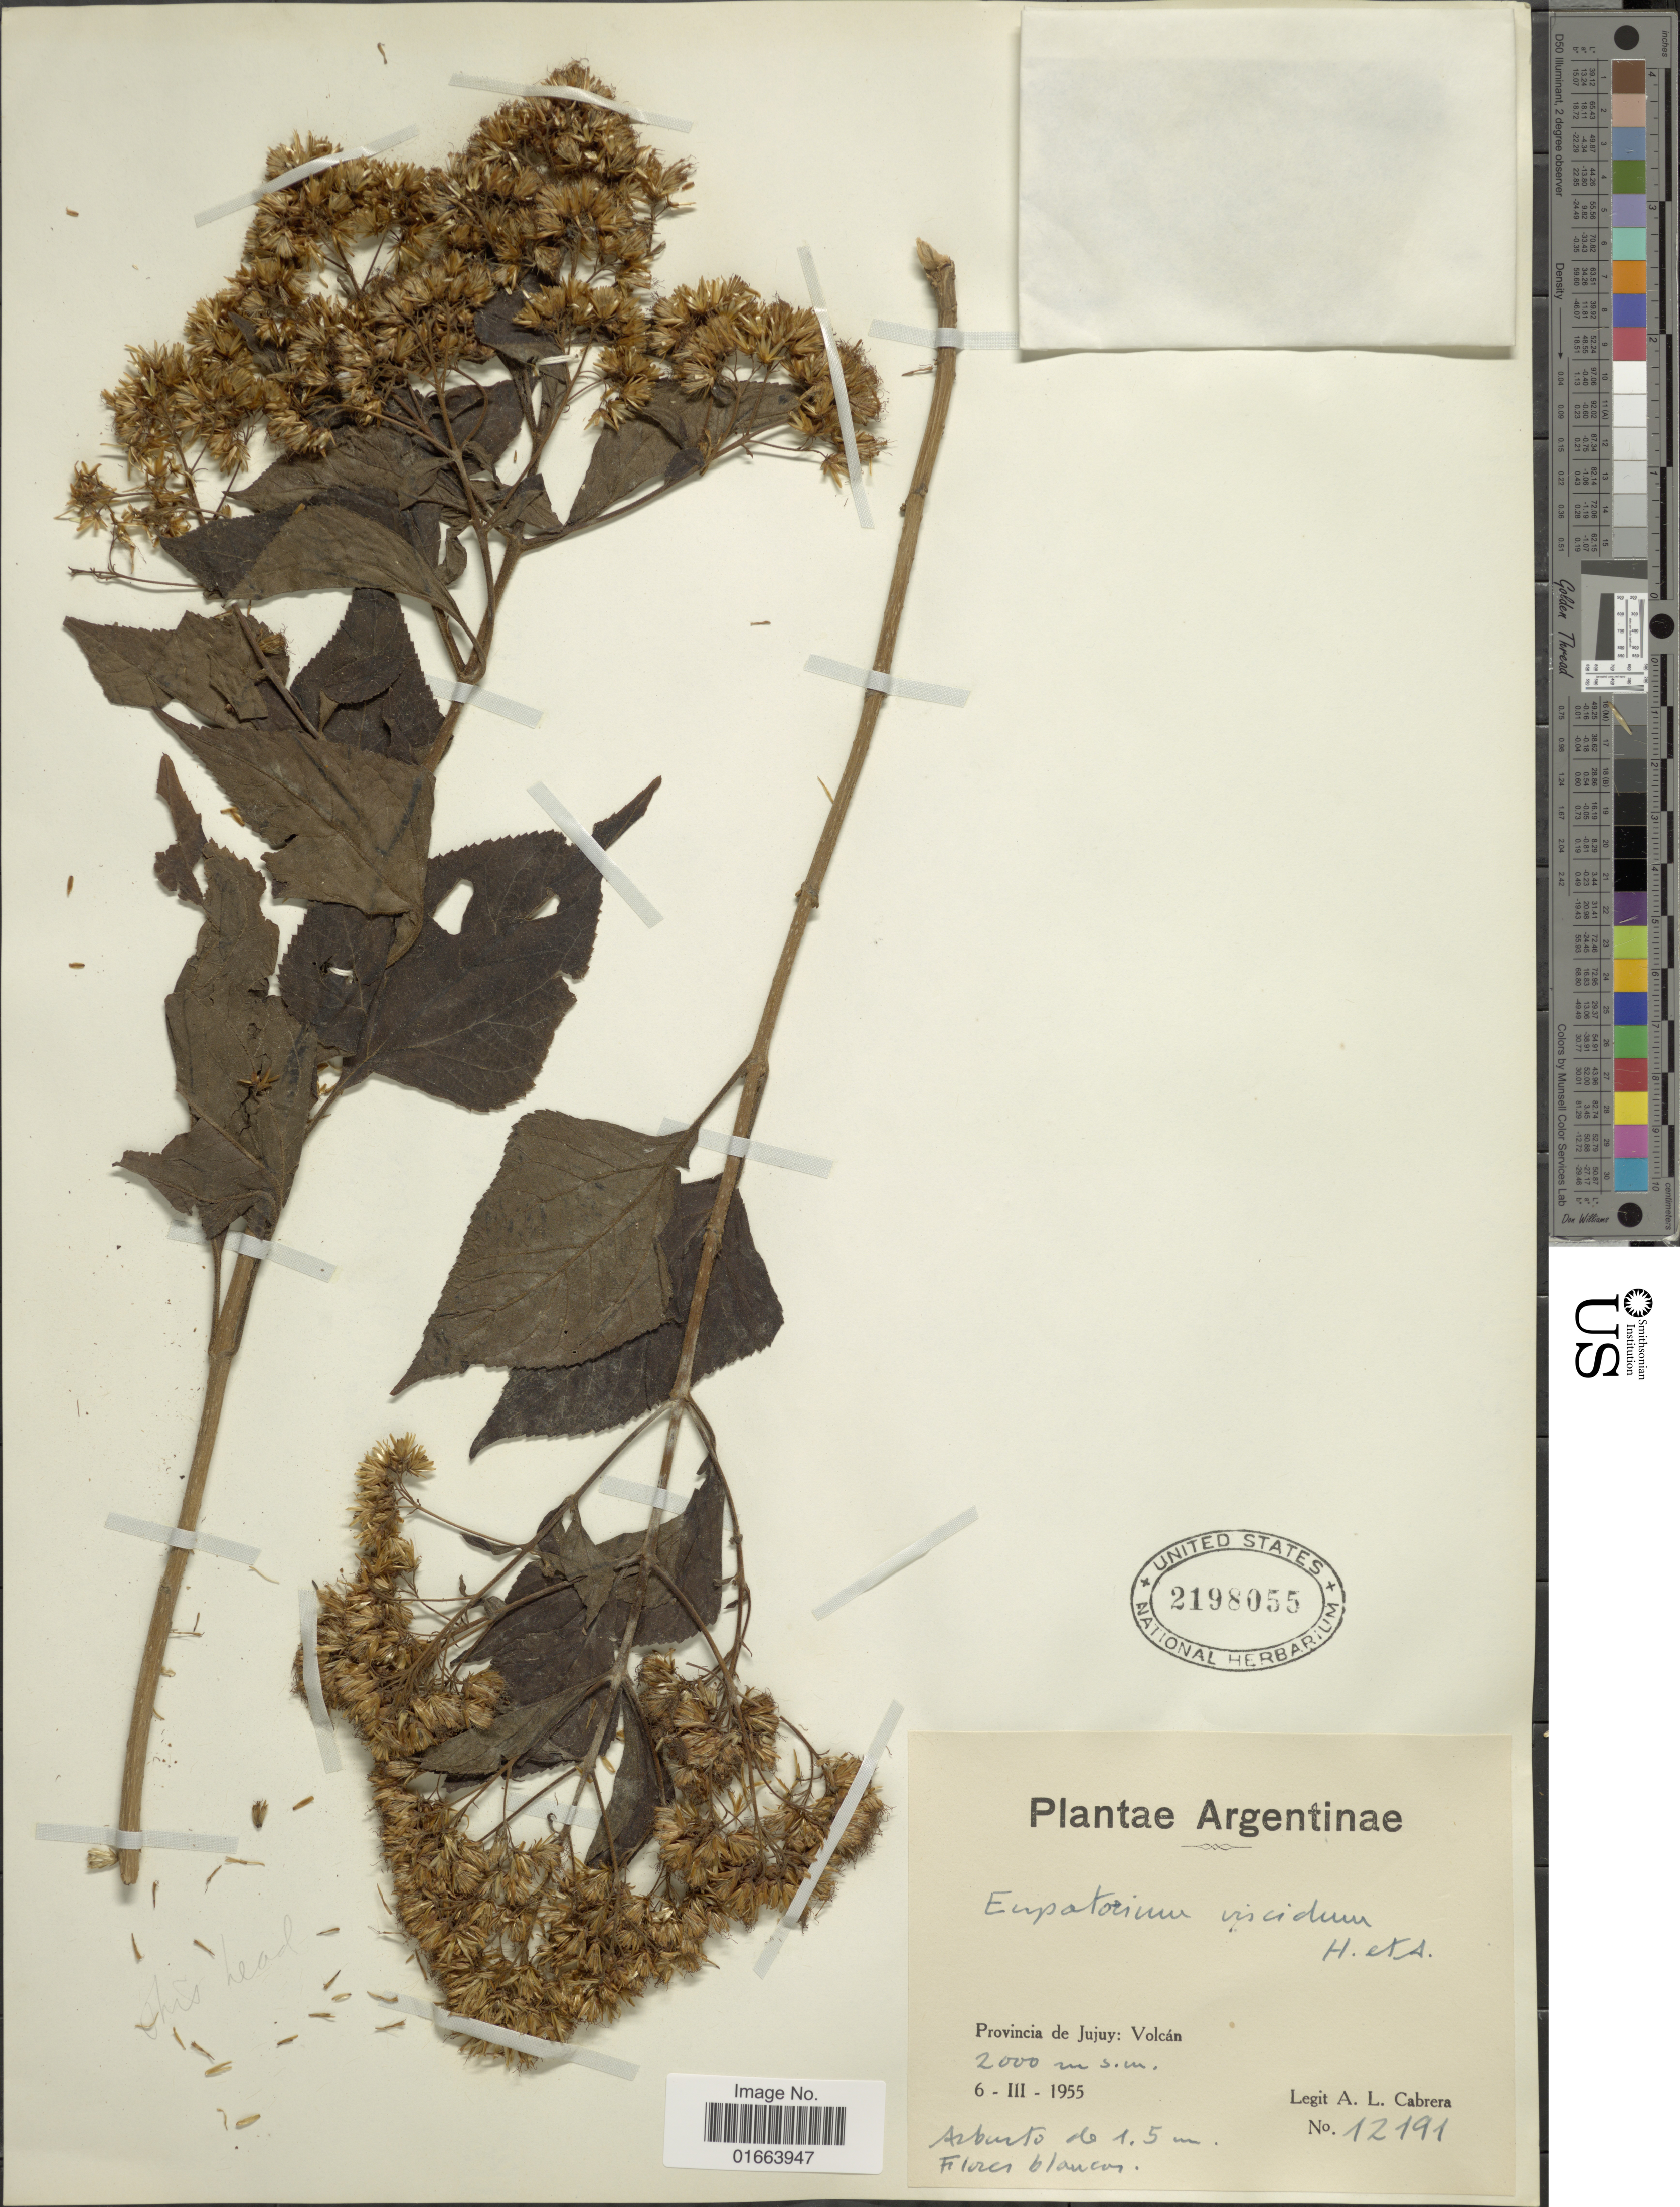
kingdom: Plantae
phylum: Tracheophyta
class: Magnoliopsida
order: Asterales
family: Asteraceae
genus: Lorentzianthus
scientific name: Lorentzianthus viscidus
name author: (Hook. & Arn.) R.M. King & H. Rob.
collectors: A. L. Cabrera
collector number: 12191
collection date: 1955-03-06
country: Argentina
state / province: Jujuy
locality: Volcán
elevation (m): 2000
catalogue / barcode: US 2198055